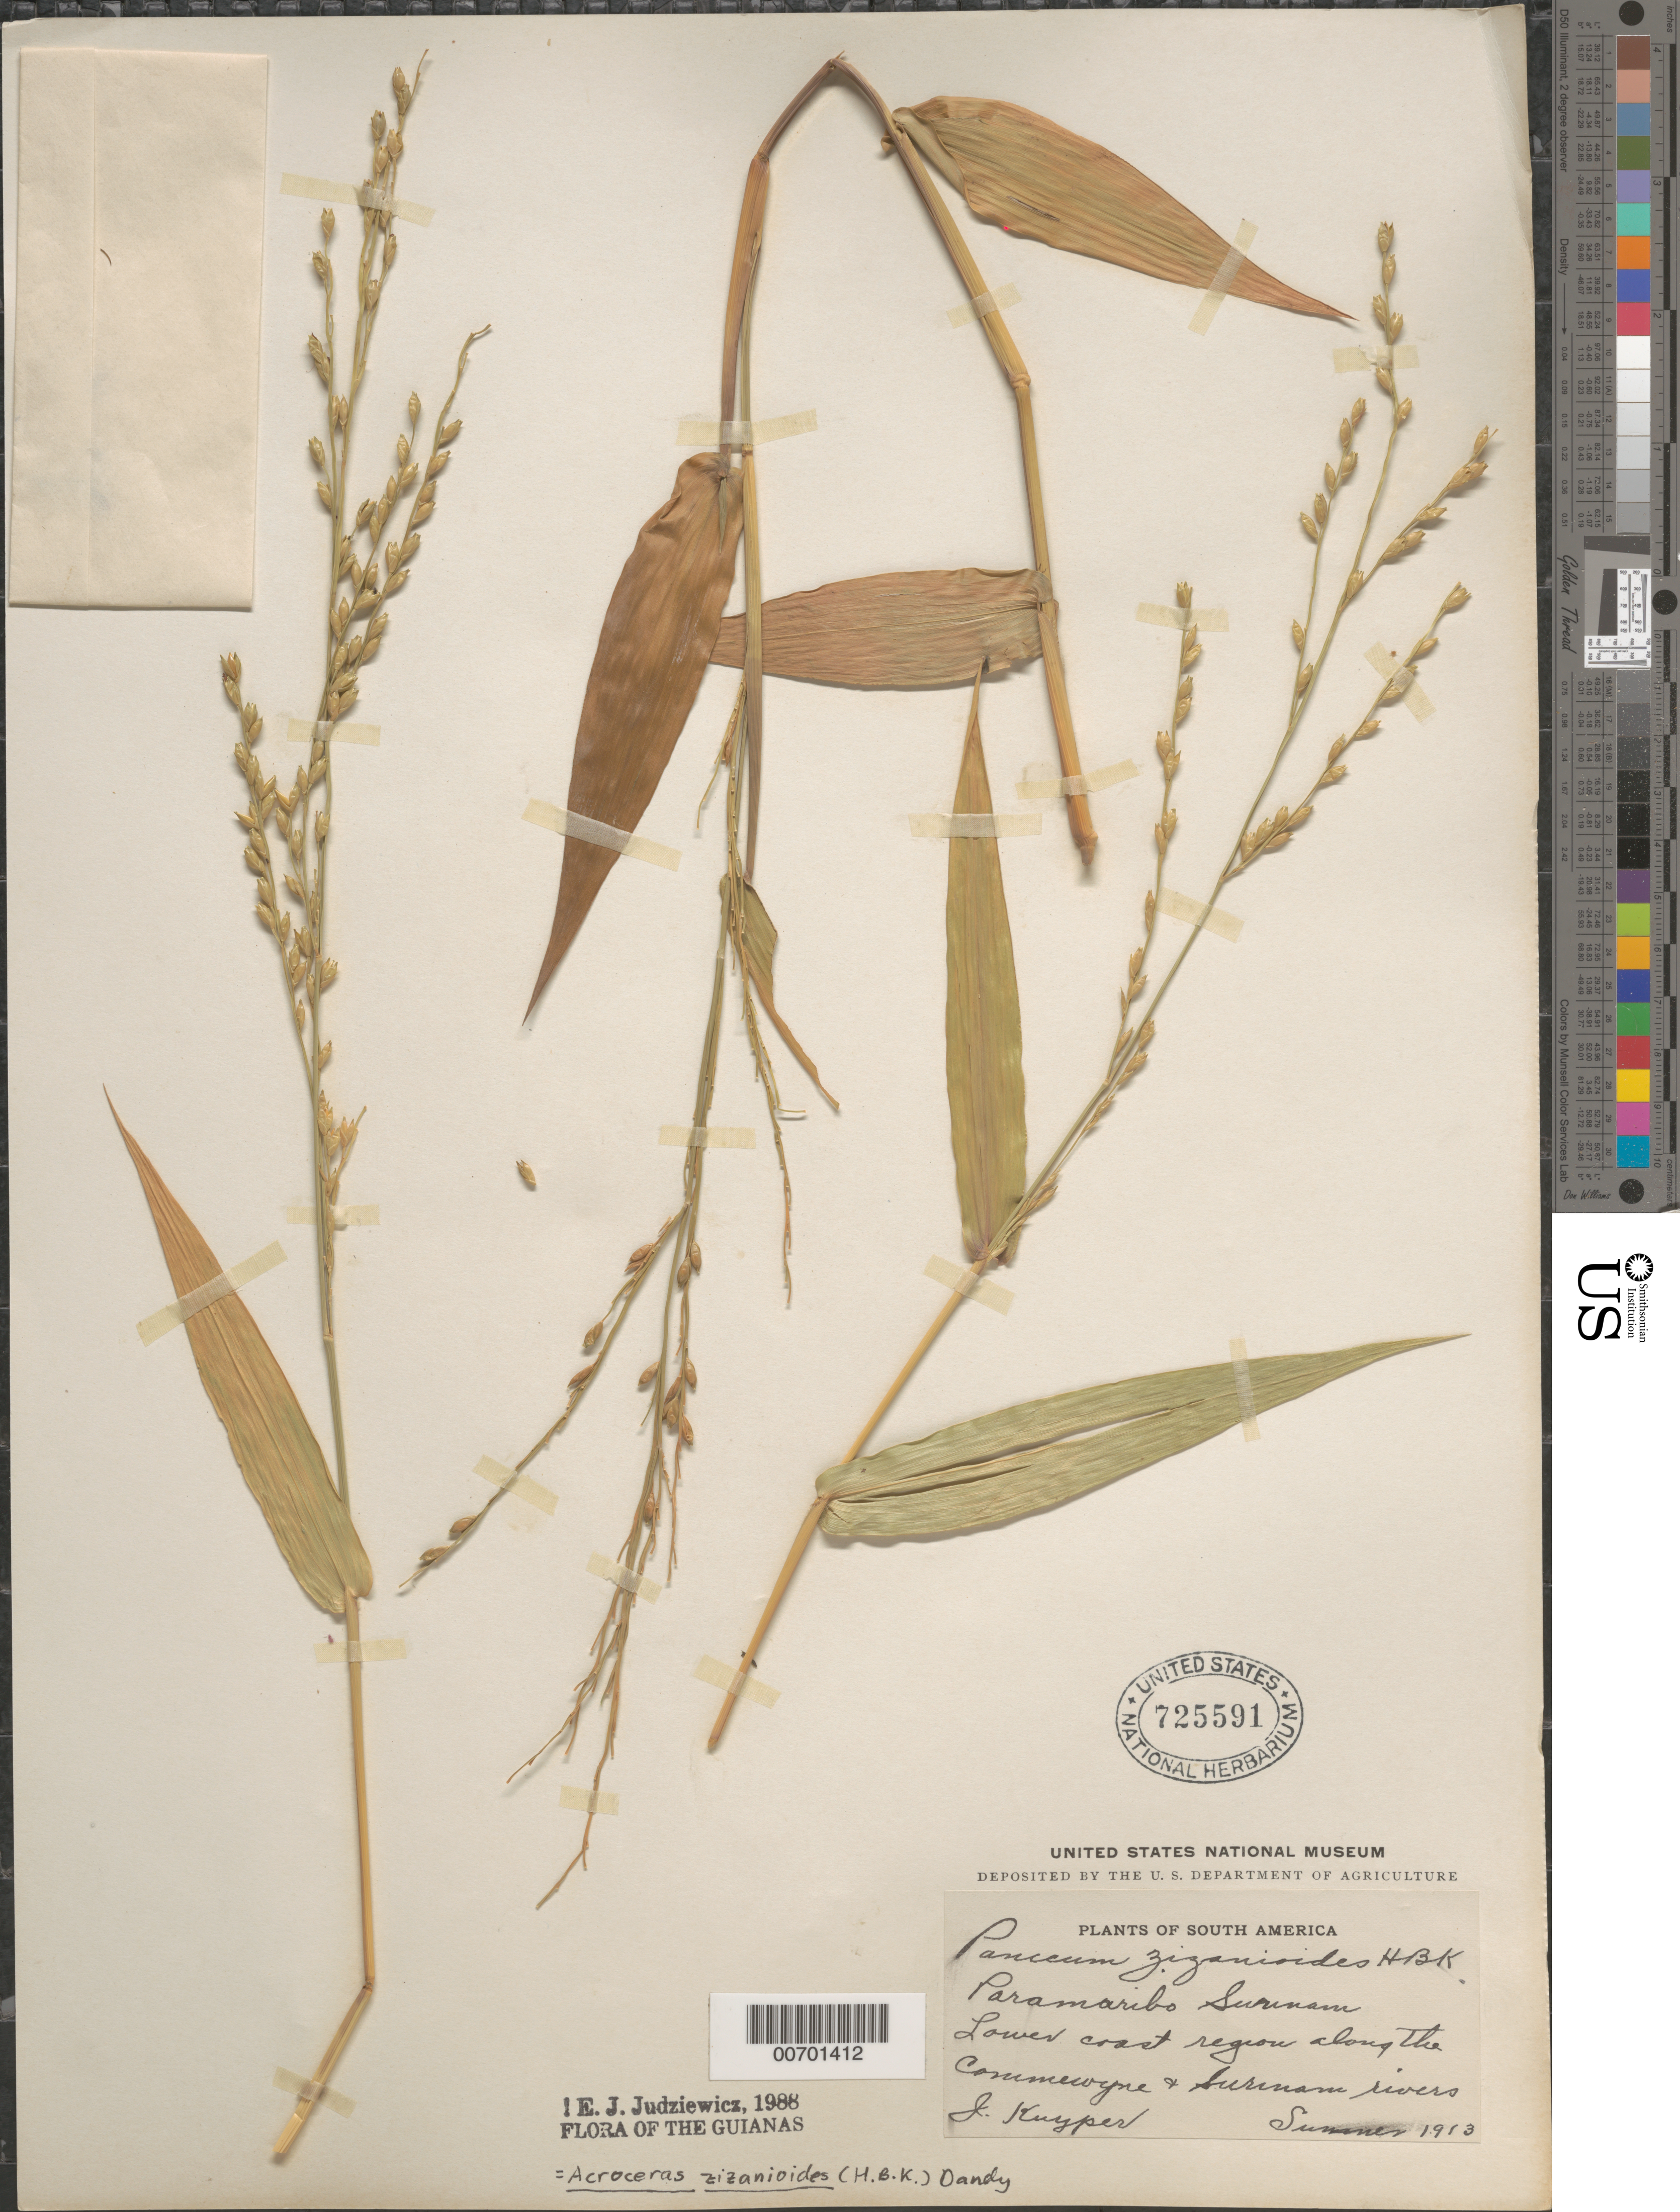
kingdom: Plantae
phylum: Tracheophyta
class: Liliopsida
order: Poales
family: Poaceae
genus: Acroceras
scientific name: Acroceras zizanioides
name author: (Kunth) Dandy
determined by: Judziewicz, E. J.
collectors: J. Kuyper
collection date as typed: Summer 1913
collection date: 1913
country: Suriname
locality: Paramaribo, lower coast region along the Commewyne and Surinam Rivers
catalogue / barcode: US 725591